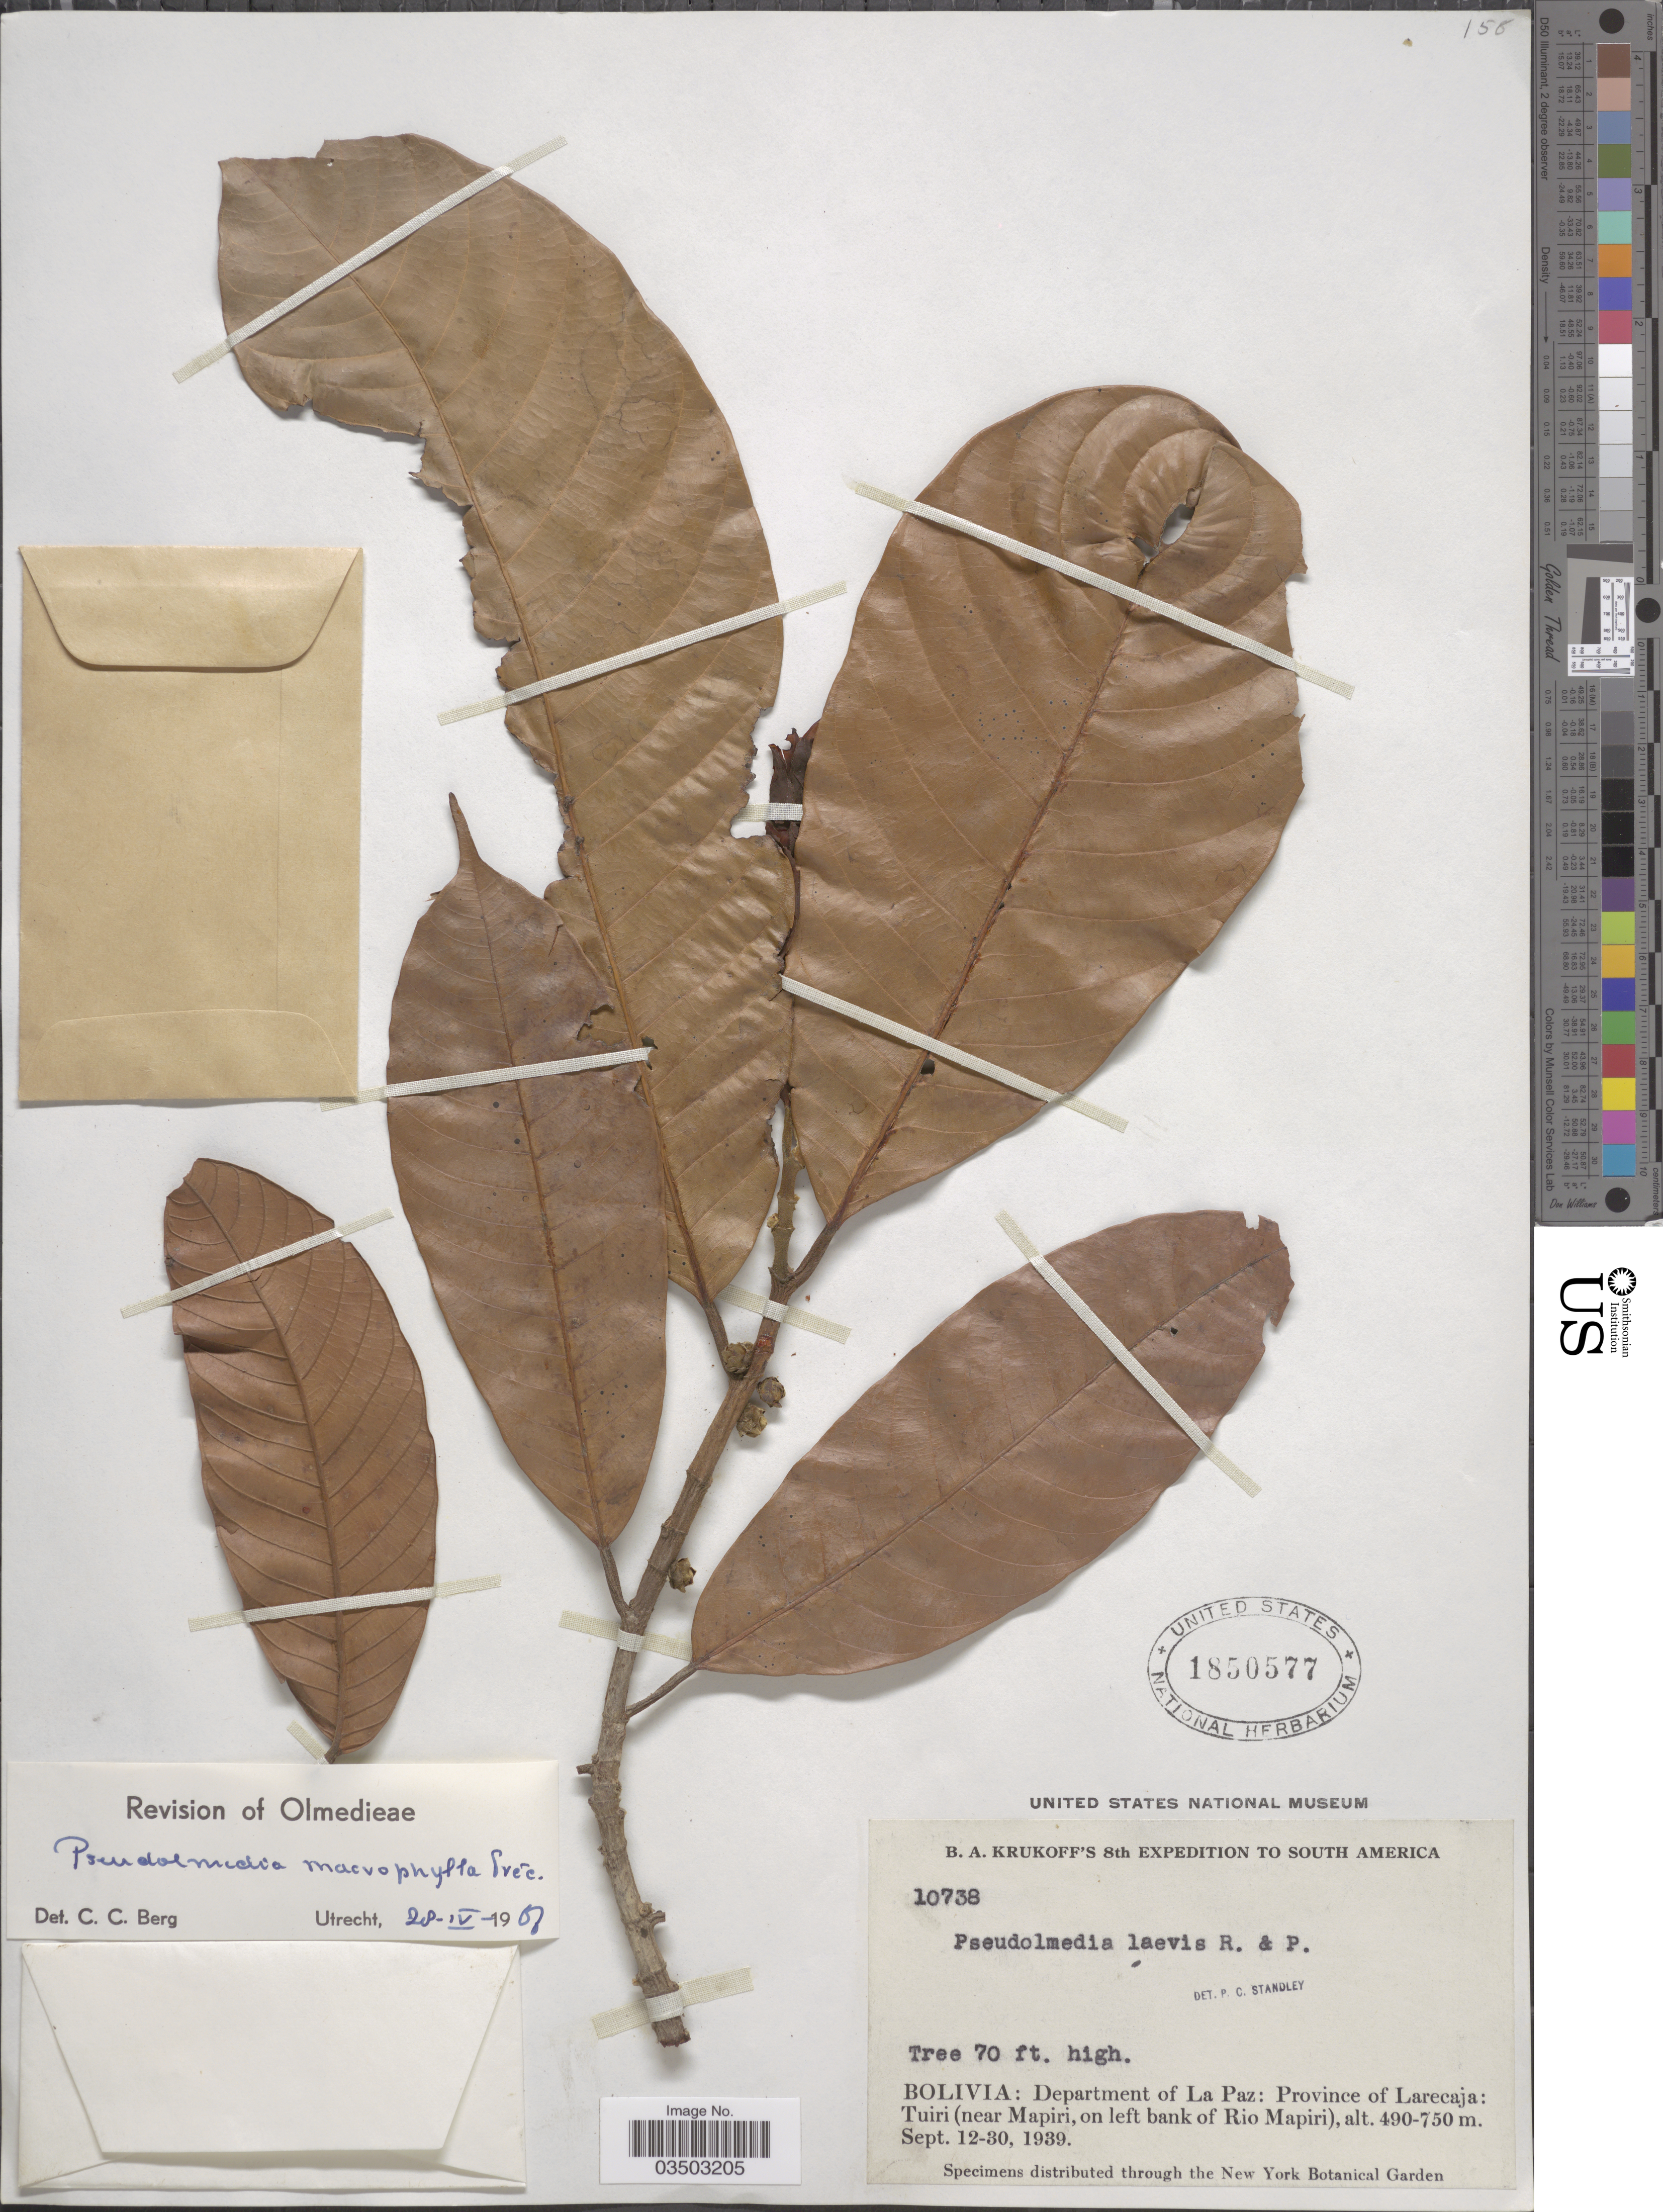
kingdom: Plantae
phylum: Tracheophyta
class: Magnoliopsida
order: Rosales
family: Moraceae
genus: Pseudolmedia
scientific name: Pseudolmedia macrophylla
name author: Trécul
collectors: B. A. Krukoff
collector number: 10738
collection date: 1939-09-12/1939-09-30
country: Bolivia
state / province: La Paz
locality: Department of La Paz: Province of Larecja: Tuiri (near Mapiri, on left bank of Rio Mapiri).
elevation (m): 490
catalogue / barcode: US 1850577